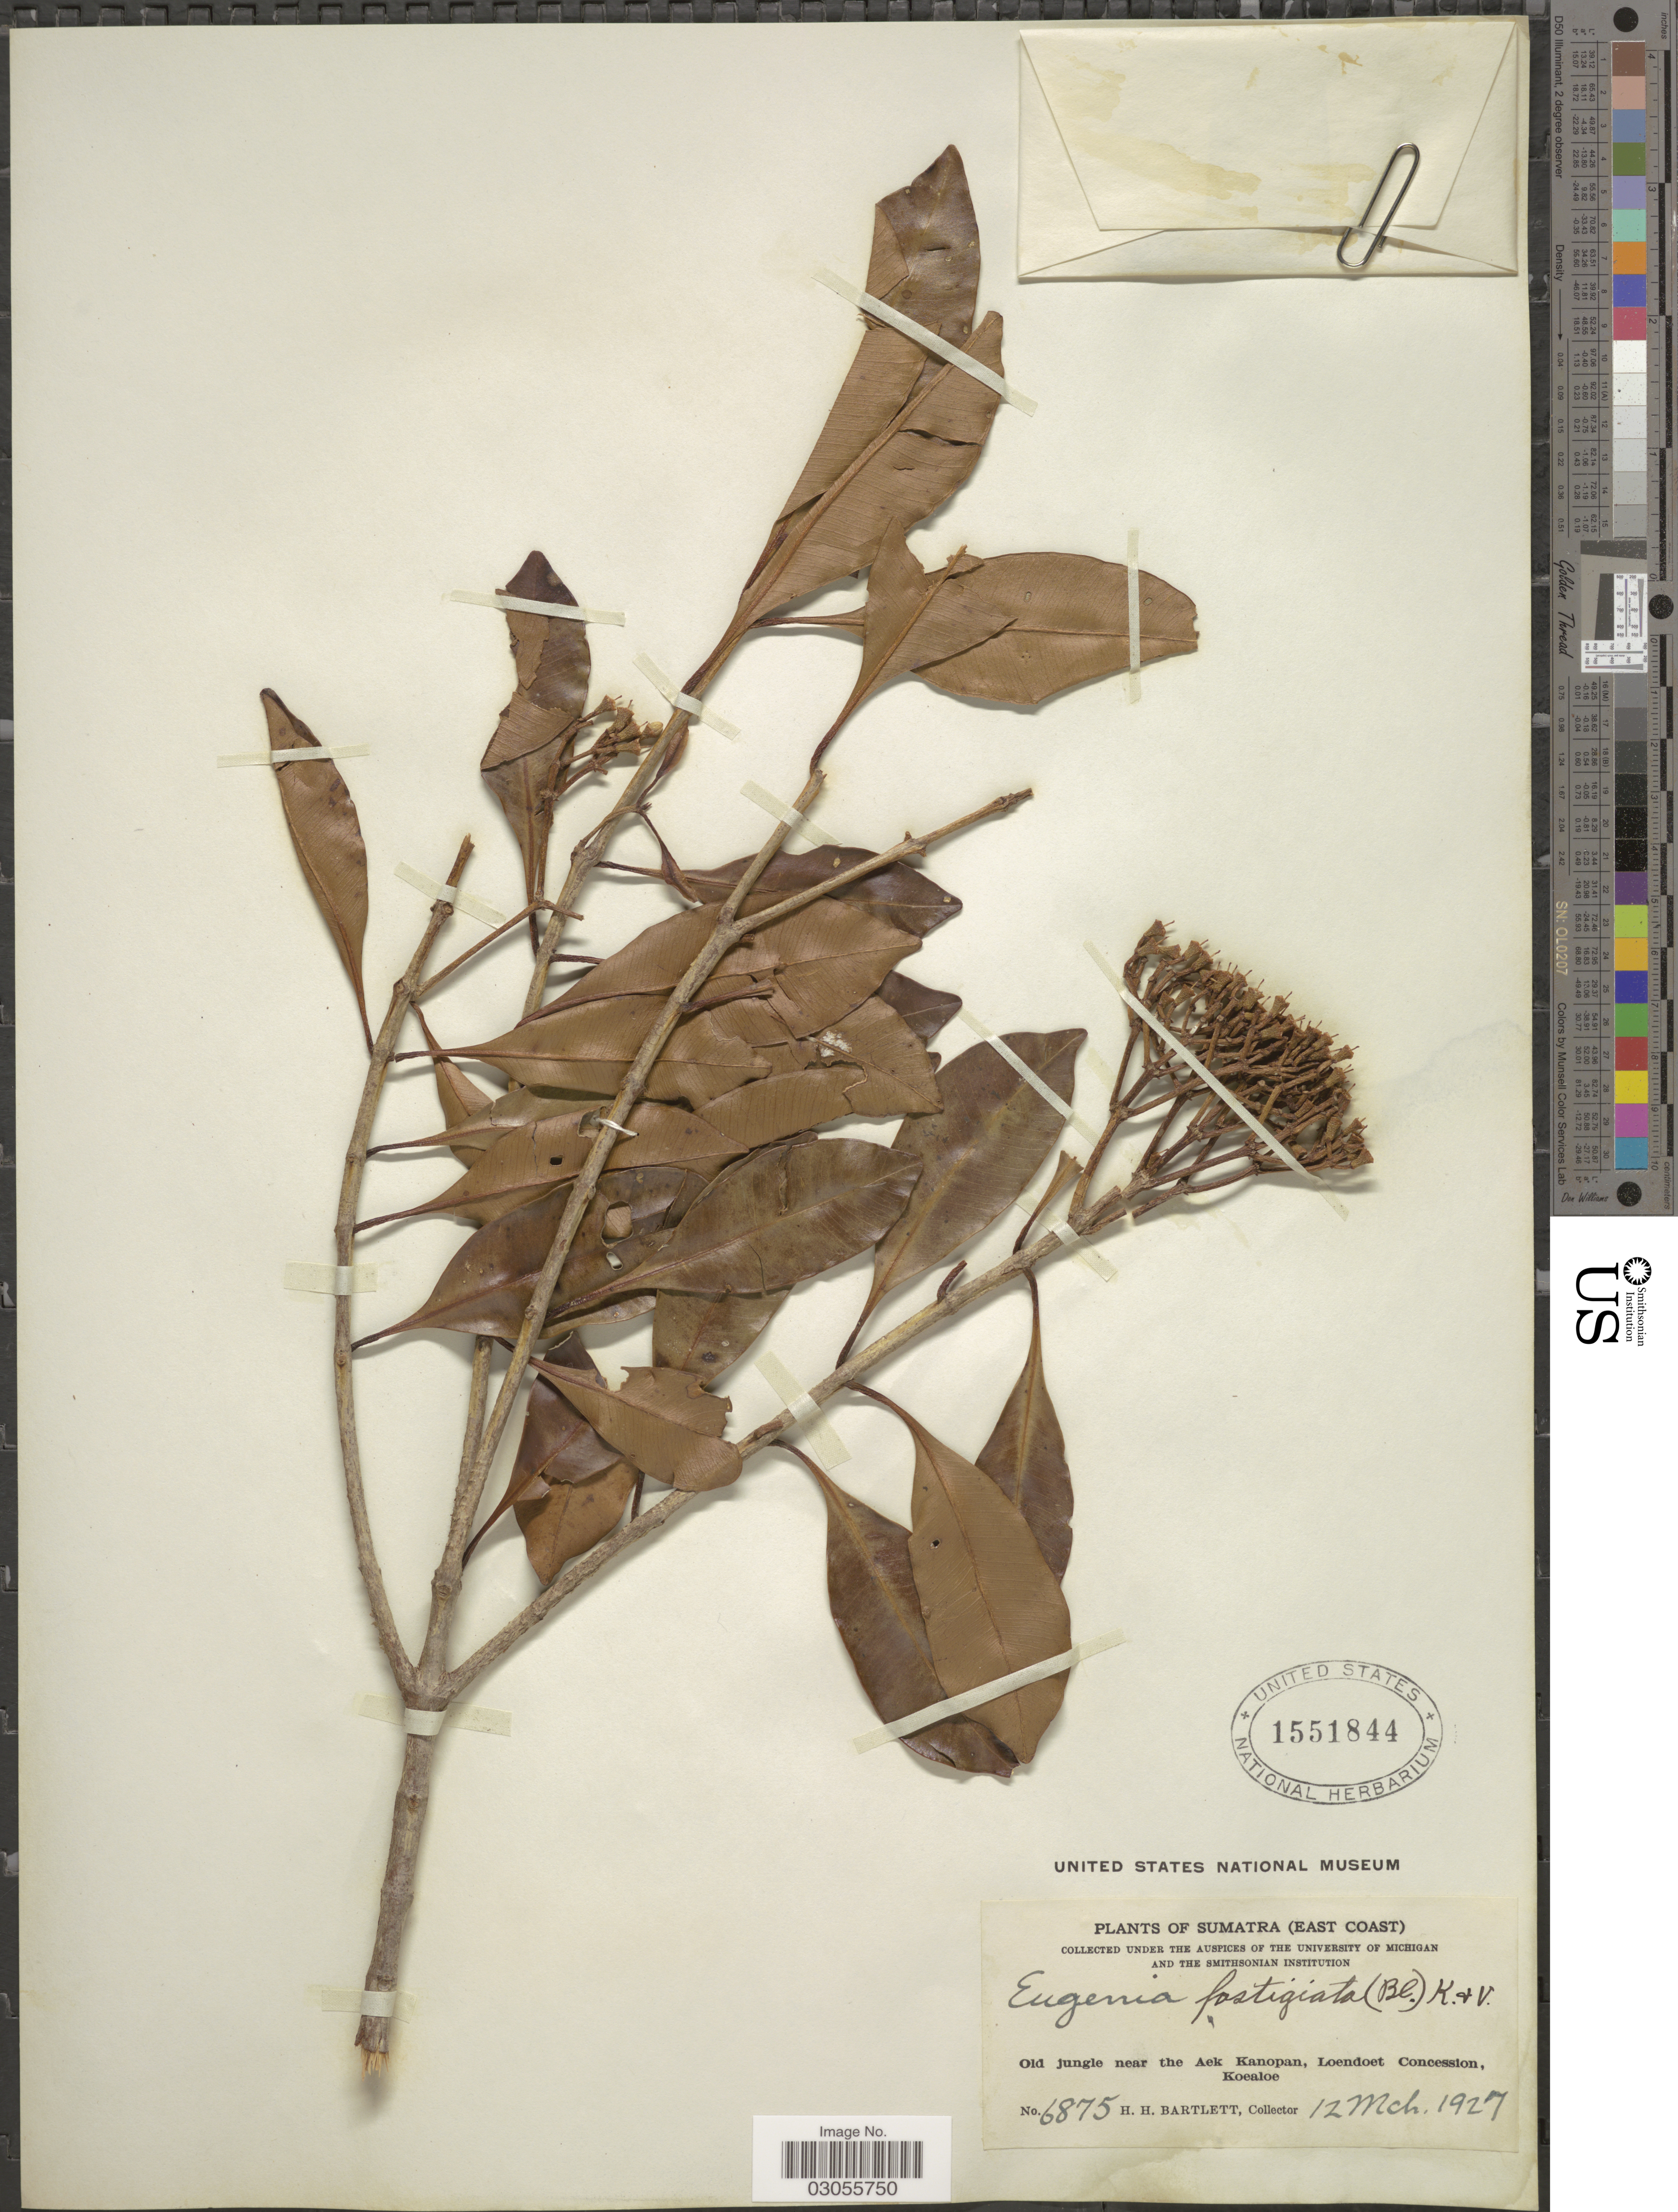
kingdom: Plantae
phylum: Tracheophyta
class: Magnoliopsida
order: Myrtales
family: Myrtaceae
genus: Syzygium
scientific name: Syzygium fastigiatum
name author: (Blume) Merr. & L.M. Perry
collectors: H. H. Bartlett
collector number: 6875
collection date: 1927-03-12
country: Indonesia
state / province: Sumatra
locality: (East Coast). Old jungle near the Aek Kanopan, Loendoet Concession, Koealoe.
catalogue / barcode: US 1551844